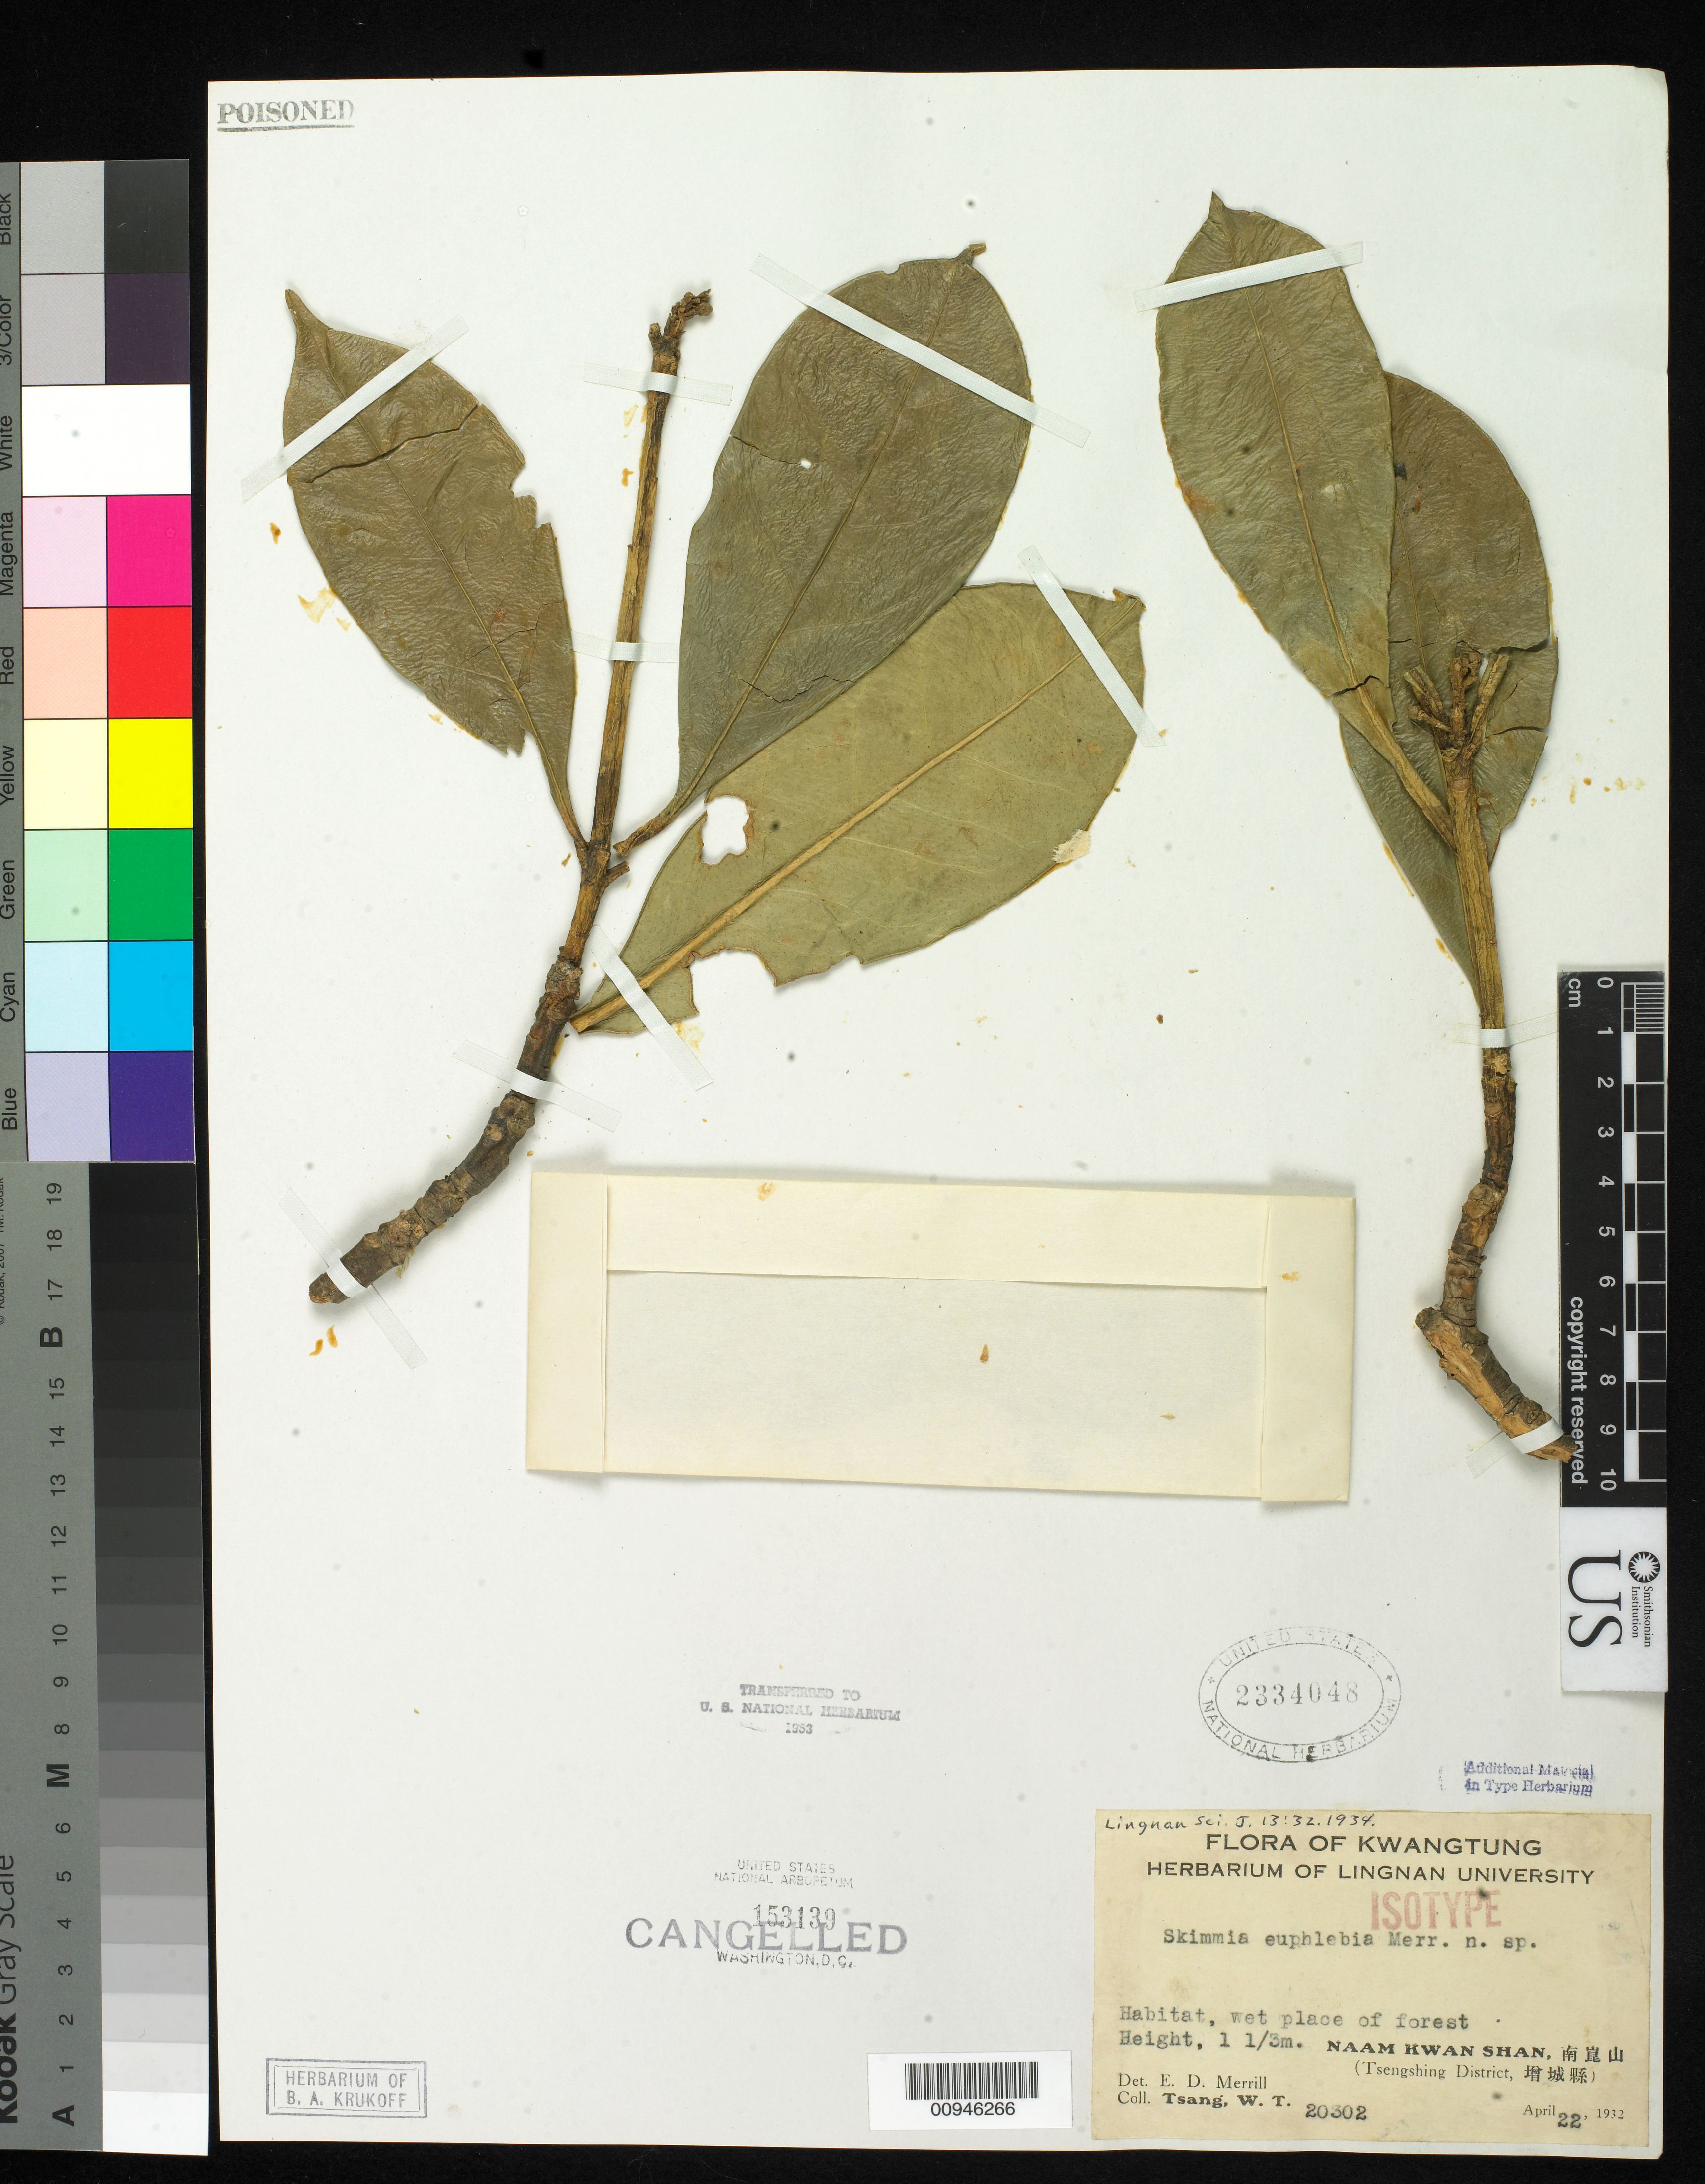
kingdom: Plantae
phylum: Tracheophyta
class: Magnoliopsida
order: Sapindales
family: Rutaceae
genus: Skimmia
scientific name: Skimmia euphlebia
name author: Merr.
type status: Isotype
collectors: W. T. Tsang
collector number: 20302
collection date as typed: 22 Apr 1932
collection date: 1932-04-22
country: China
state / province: Guangdong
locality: Naam Kwan Shan.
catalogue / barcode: US 2334048